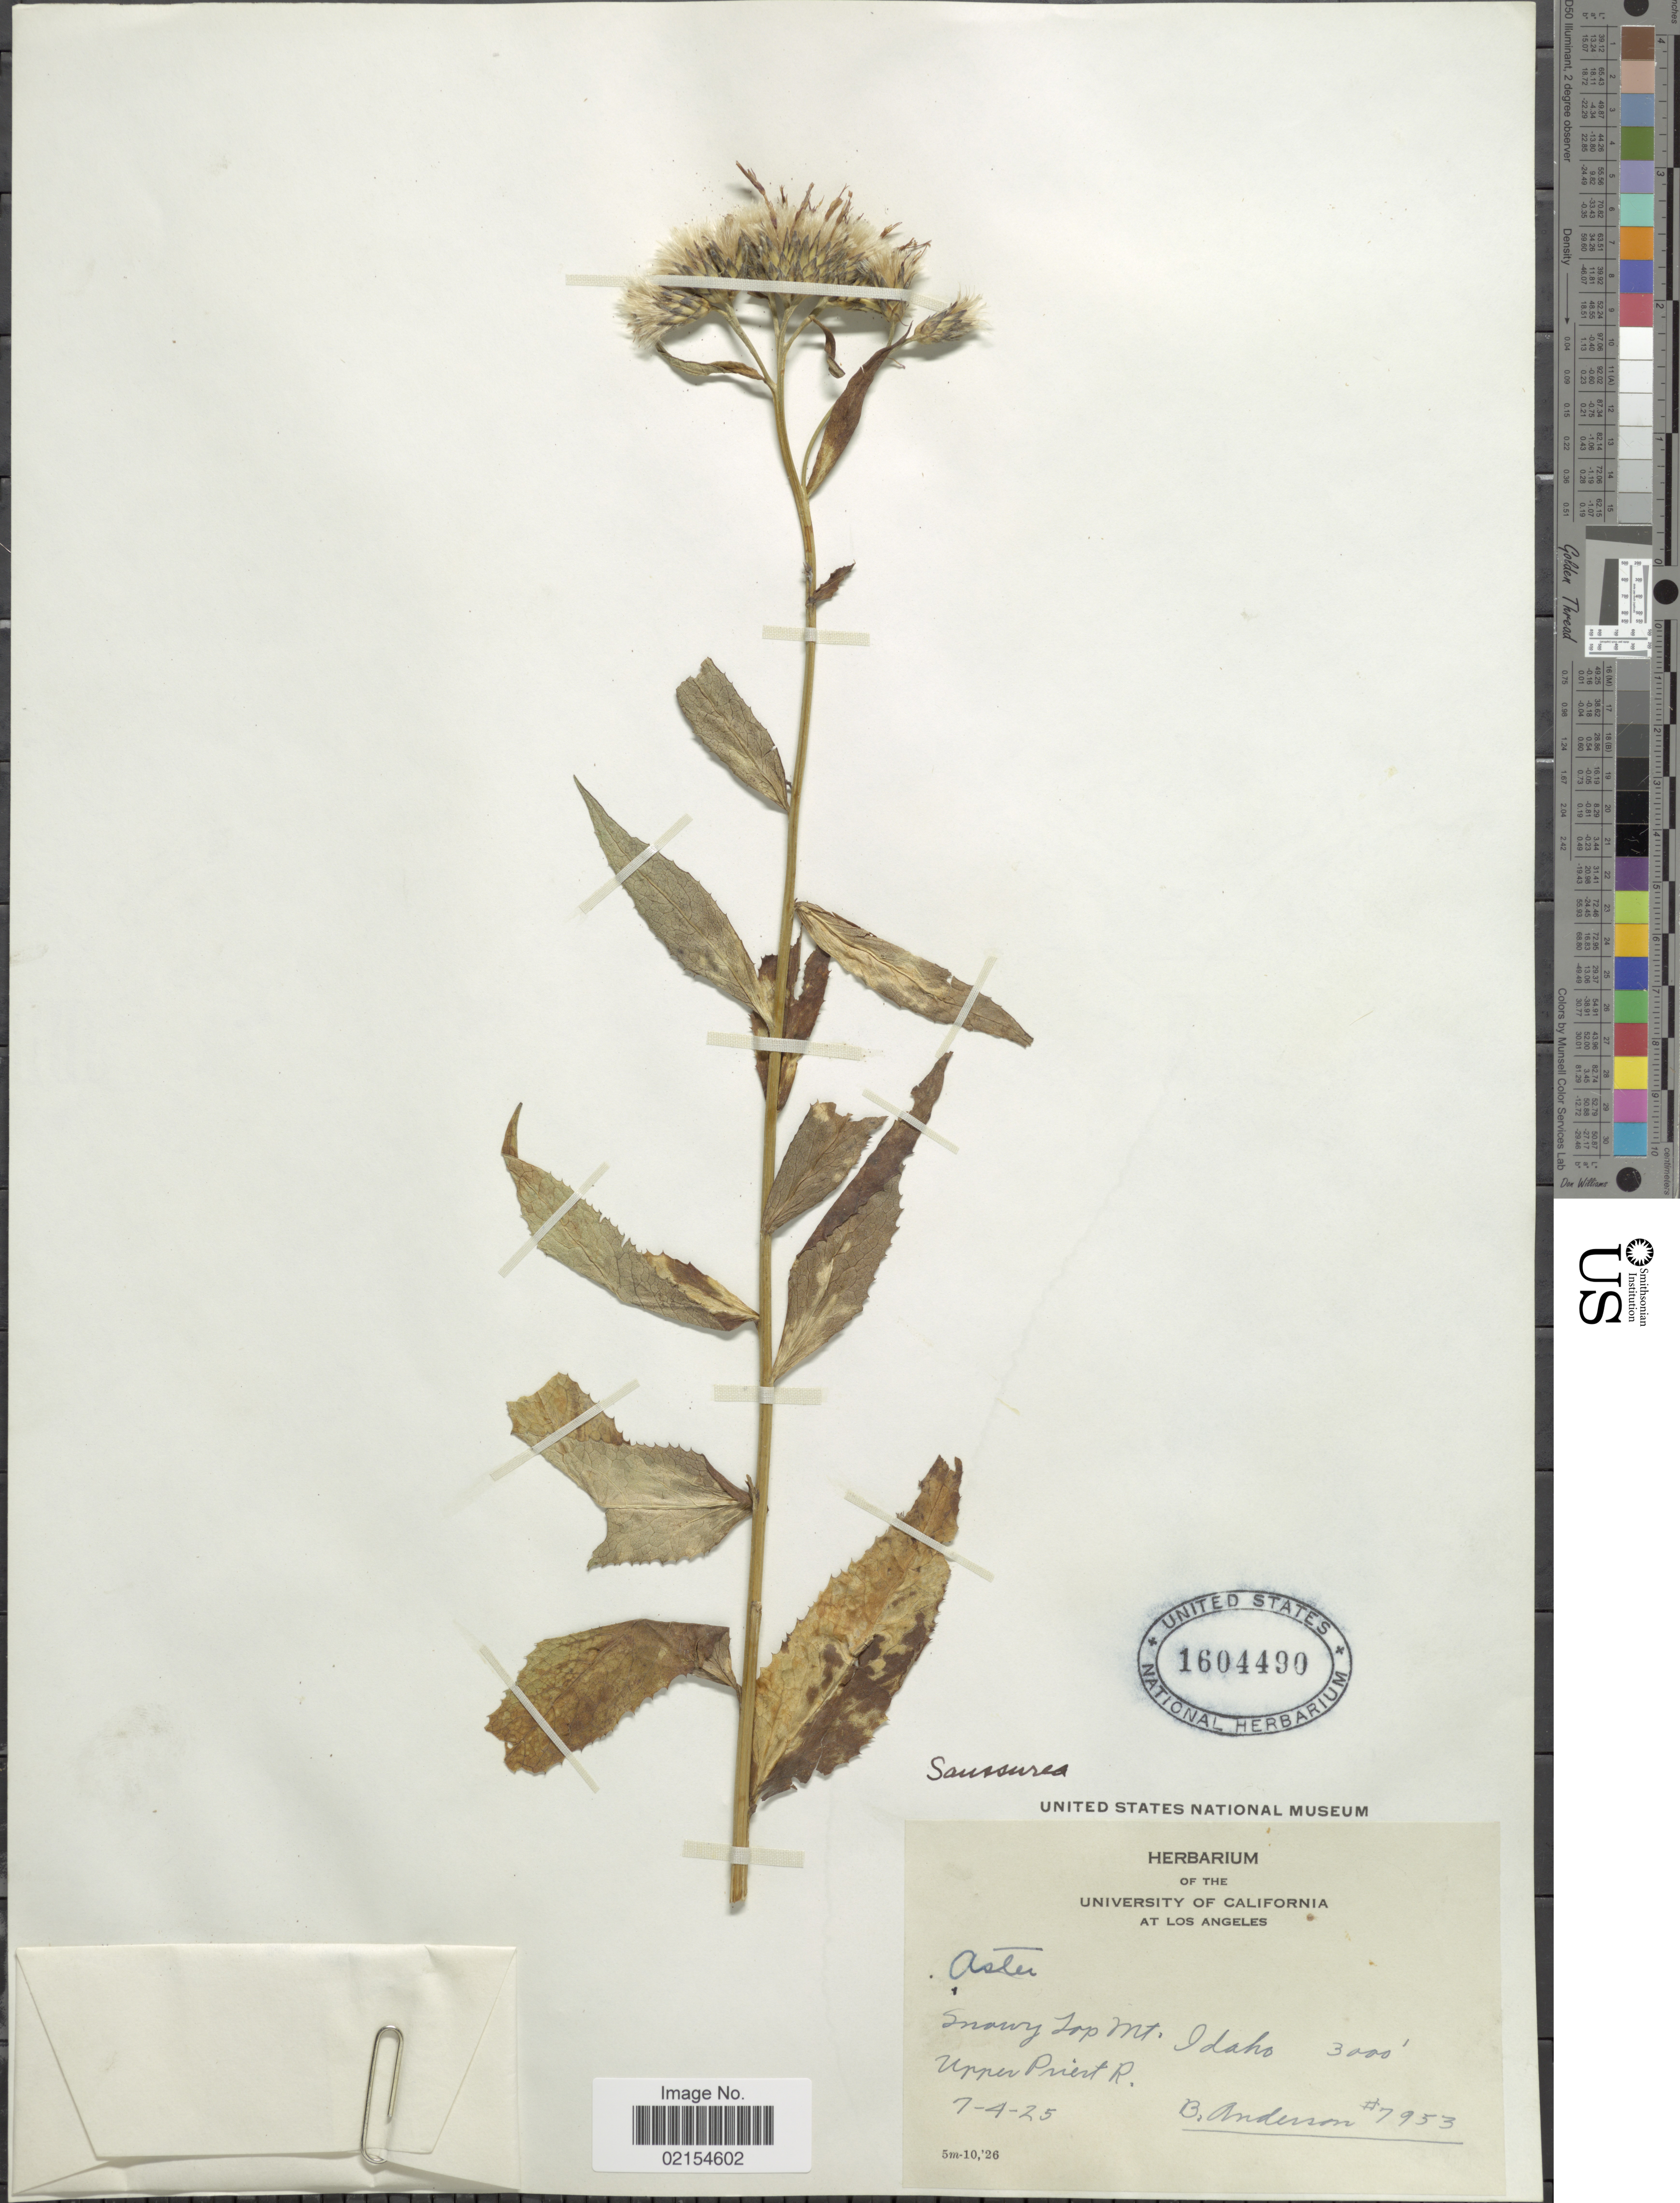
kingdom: Plantae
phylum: Tracheophyta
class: Magnoliopsida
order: Asterales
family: Asteraceae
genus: Saussurea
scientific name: Saussurea americana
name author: D.C. Eaton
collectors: B. Anderson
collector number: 7953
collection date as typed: Transcribed d/m/y: 7/4/25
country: United States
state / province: Idaho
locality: Snowy Top Mt., Idaho, Upper Priert R.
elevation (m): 914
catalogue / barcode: US 1604490